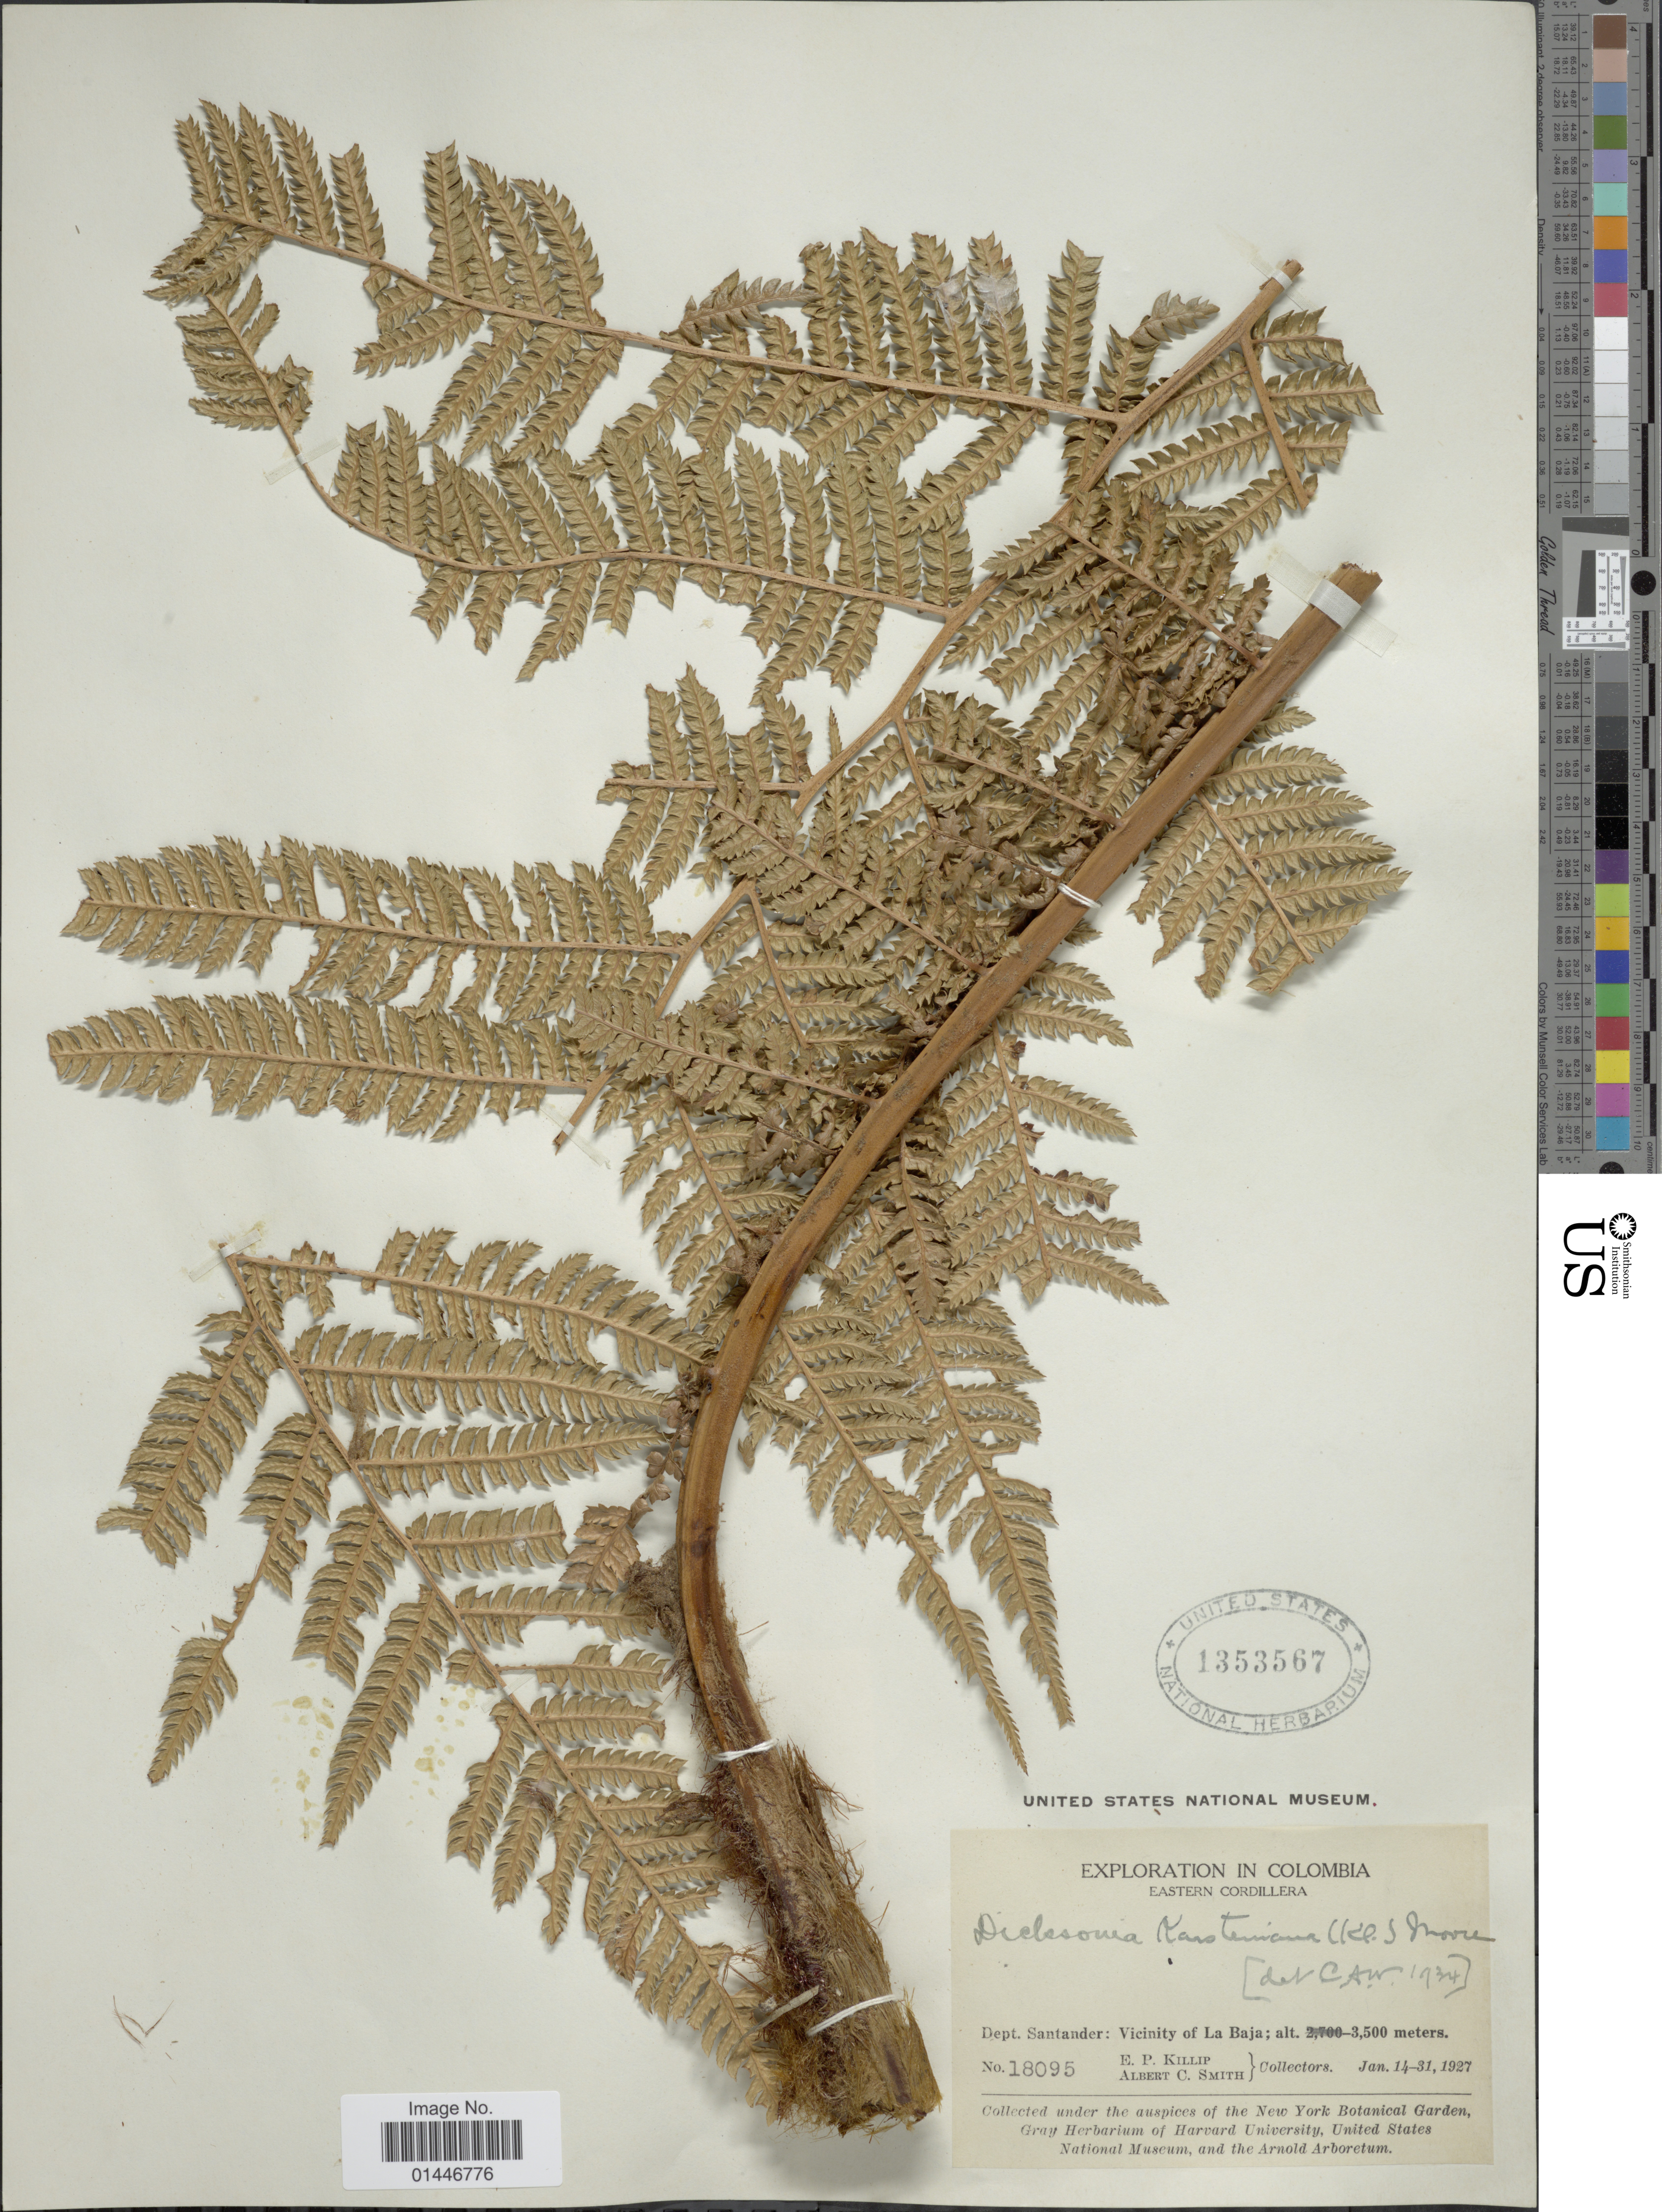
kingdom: Plantae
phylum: Tracheophyta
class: Polypodiopsida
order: Cyatheales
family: Dicksoniaceae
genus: Dicksonia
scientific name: Dicksonia karsteniana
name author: Klotzsch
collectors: E. P. Killip & A. C. Smith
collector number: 18095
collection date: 1927-01-14/1927-01-31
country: Colombia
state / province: Santander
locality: Eastern Cordillera, Vicinity of La Baja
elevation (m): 3500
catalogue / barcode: US 1353567